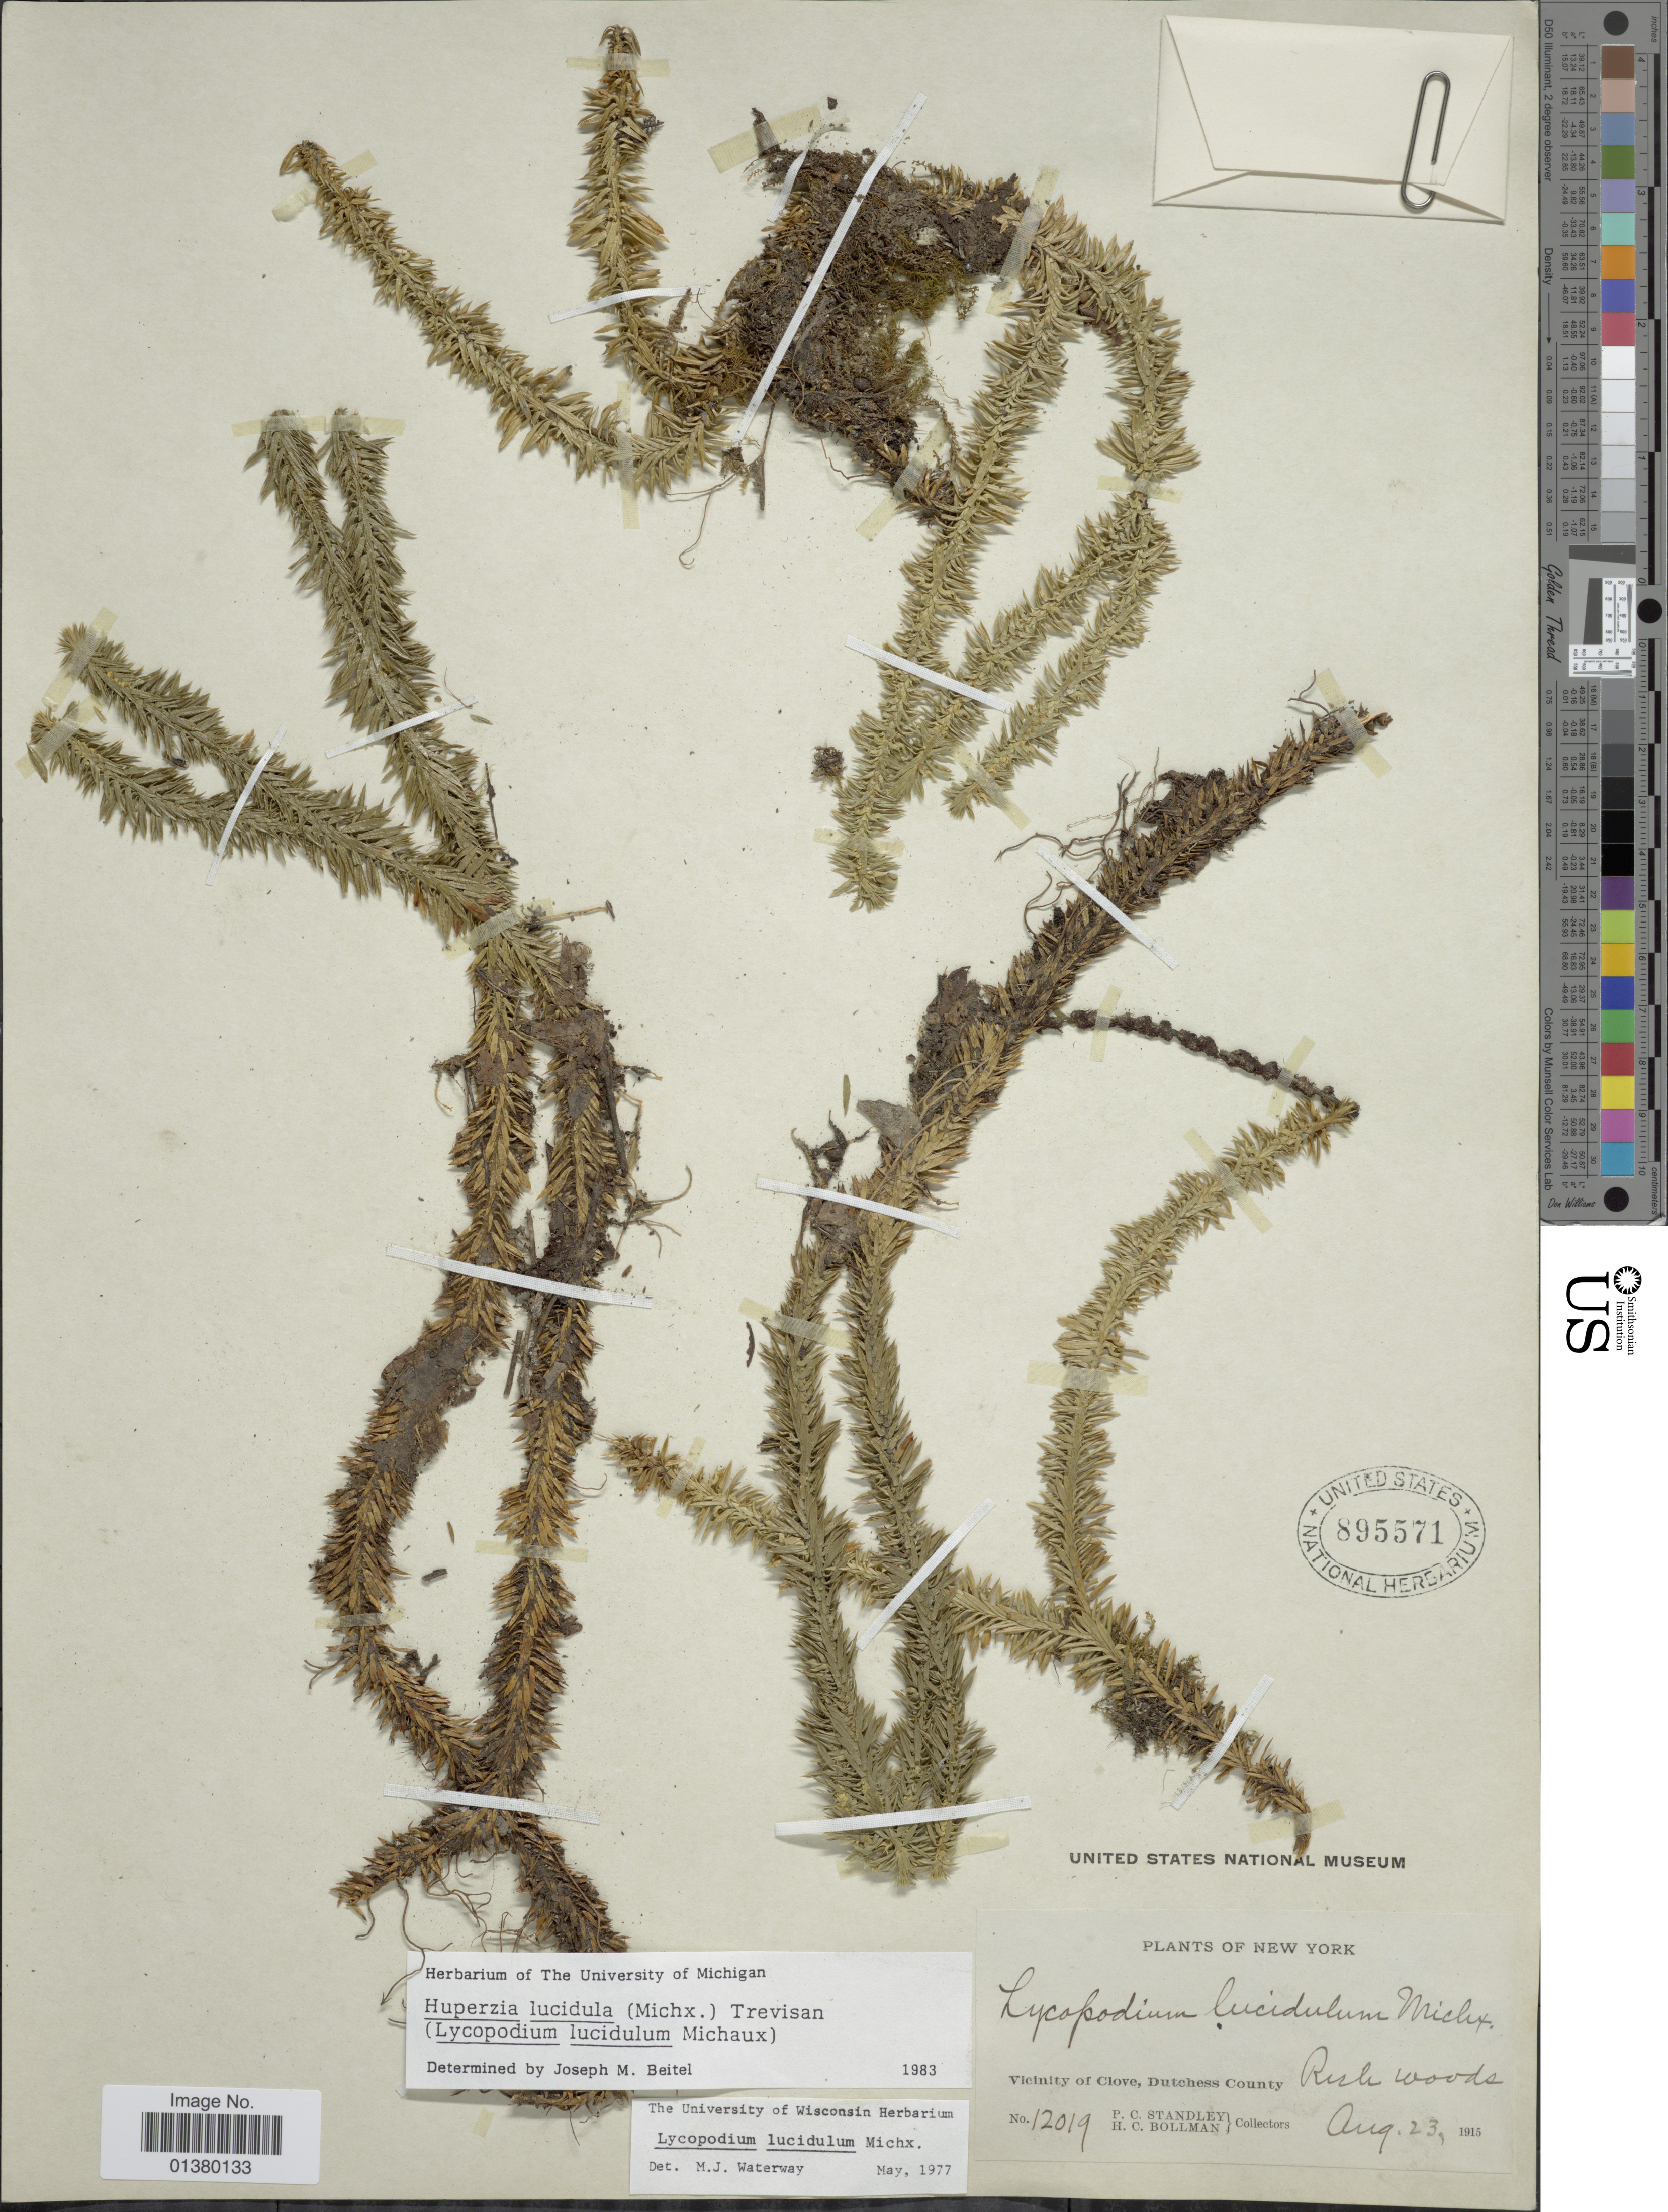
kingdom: Plantae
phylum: Tracheophyta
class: Lycopodiopsida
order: Lycopodiales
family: Lycopodiaceae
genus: Huperzia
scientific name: Huperzia lucidula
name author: (Michx.) Trevis.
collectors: P. C. Standley & H. C. Bollman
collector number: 12019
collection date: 1915-08-23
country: United States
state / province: New York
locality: Vicinity of Clove, Dutchess County, Rich woods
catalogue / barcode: US 895571